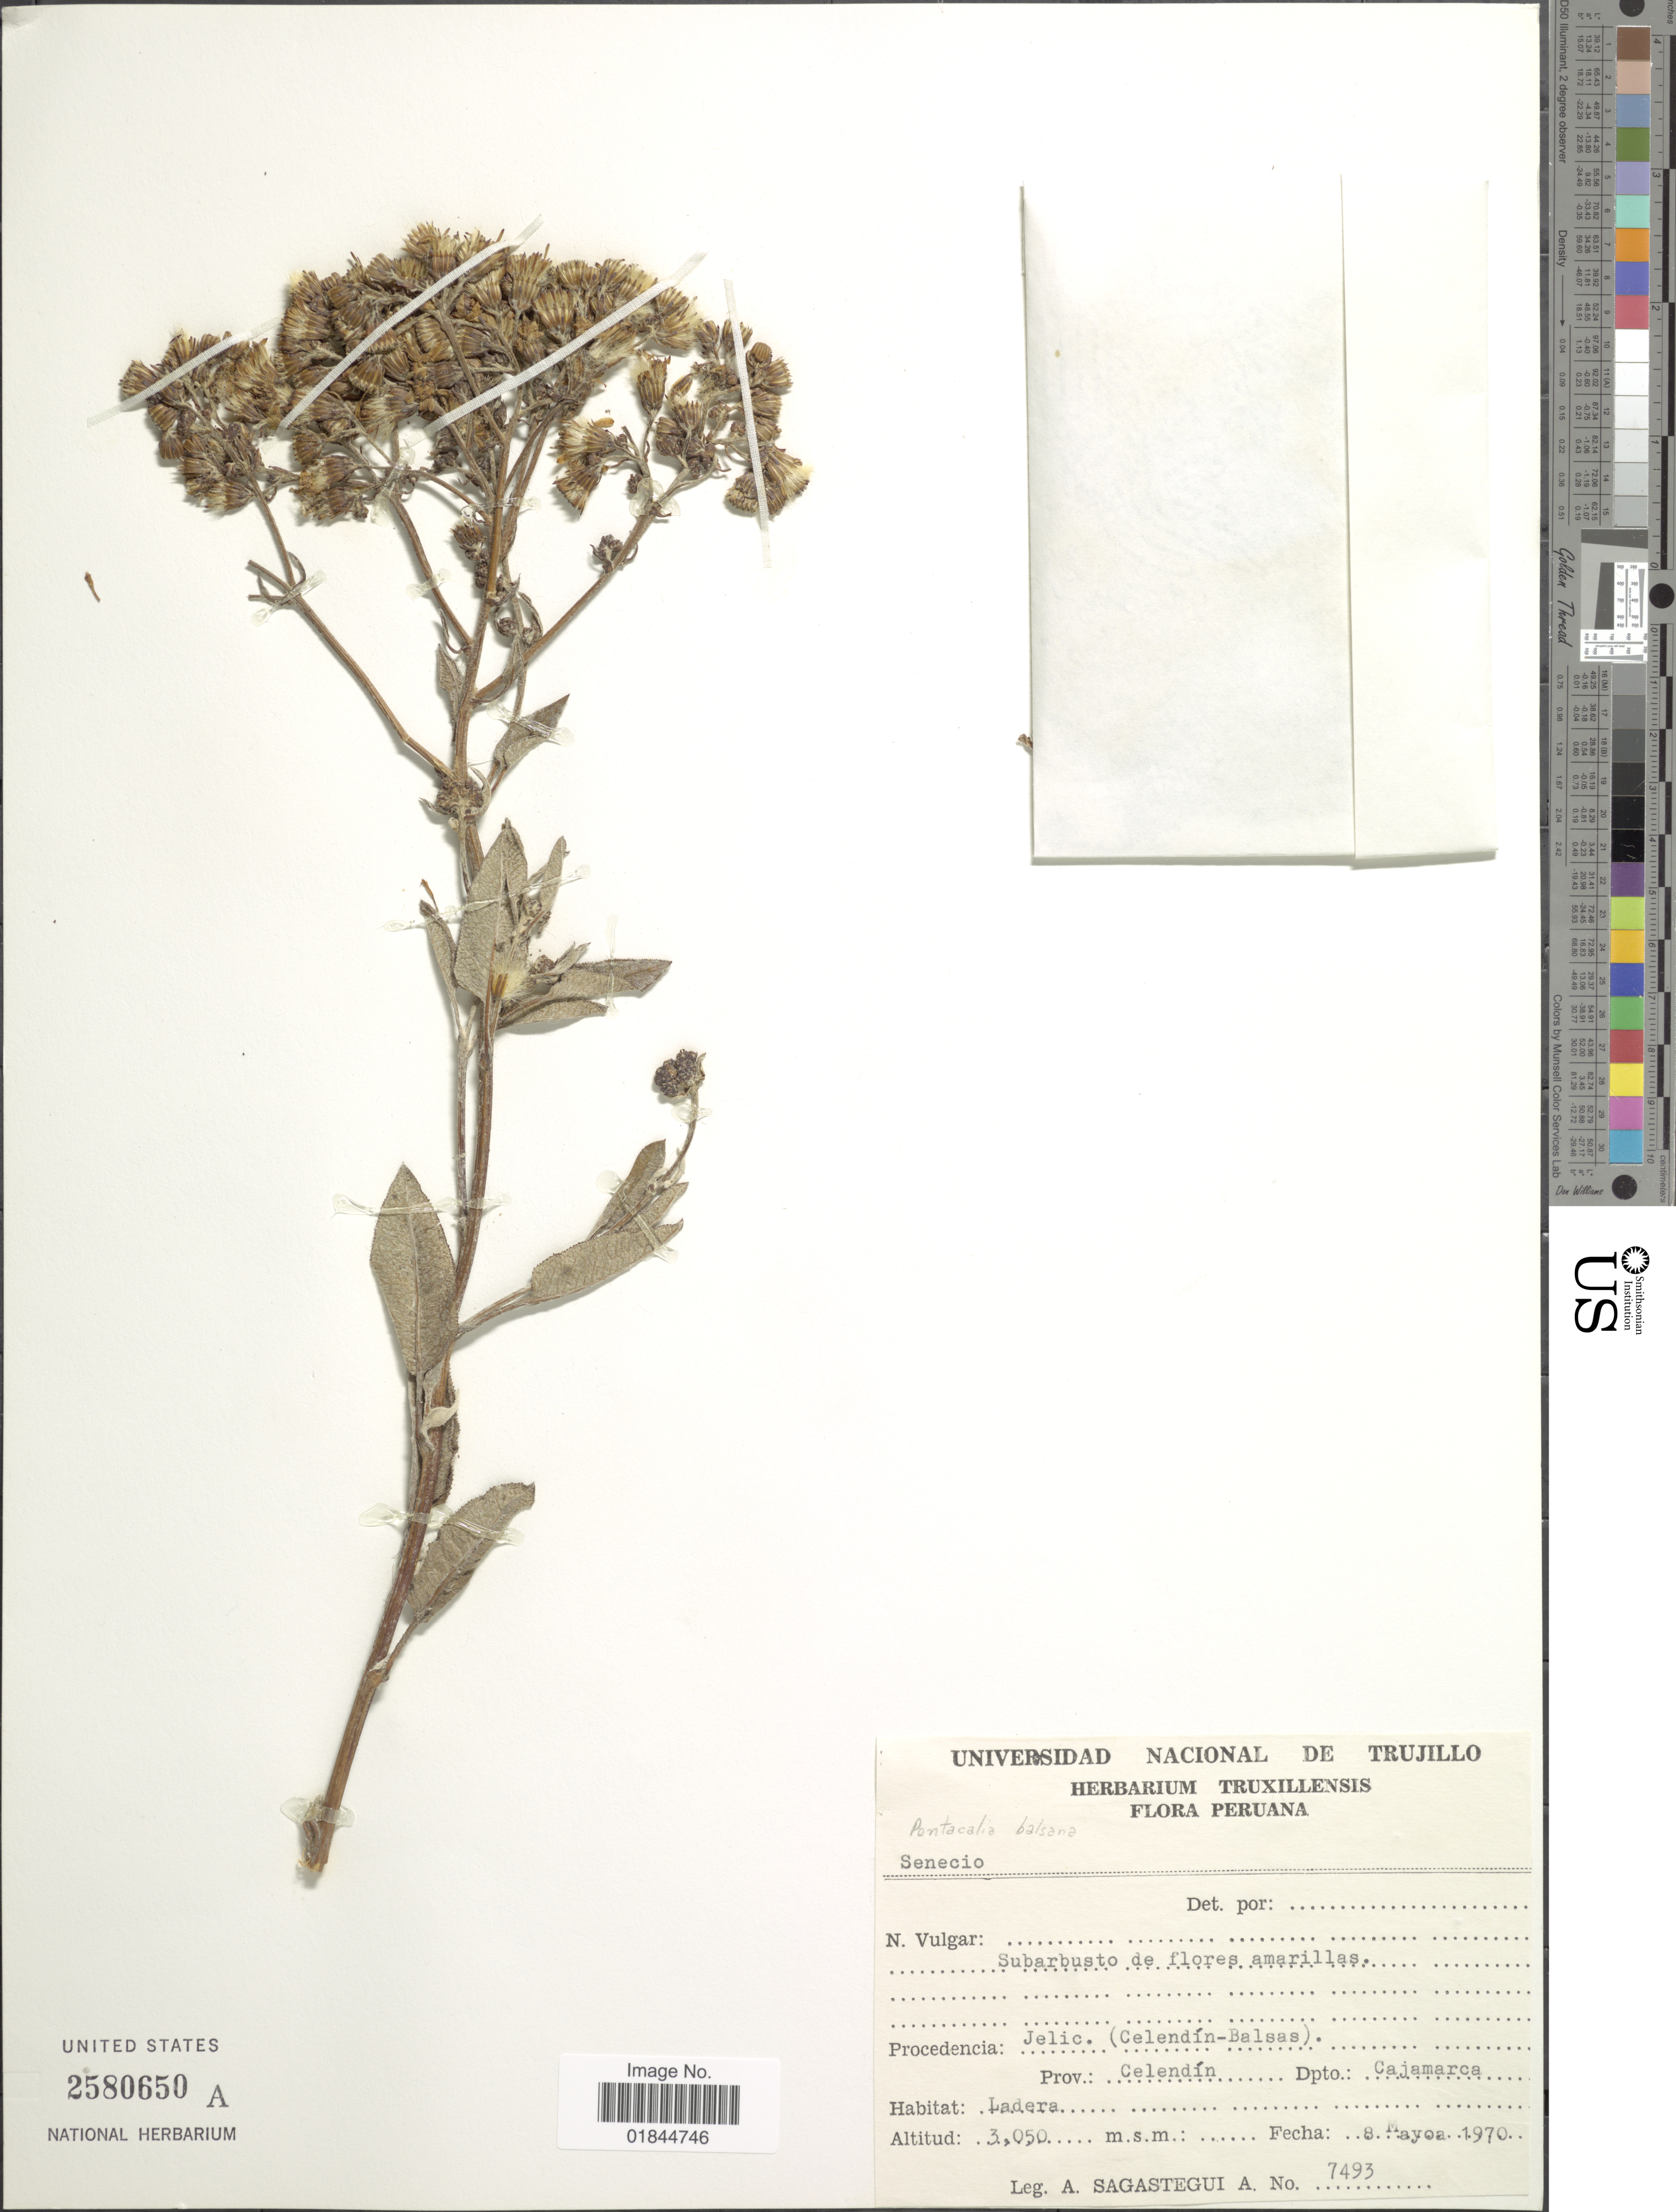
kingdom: Plantae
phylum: Tracheophyta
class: Magnoliopsida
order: Asterales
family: Asteraceae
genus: Pentacalia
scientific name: Pentacalia balsasana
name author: H. Rob. & Cuatrec.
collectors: A. Sagástegui A.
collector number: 7493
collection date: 1970-05-08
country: Peru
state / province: Cajamarca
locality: Jelic (Celendin-Balsas). Prov.: Celendin. Dpto. Cajamarca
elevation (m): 3050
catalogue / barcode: US 2580650A